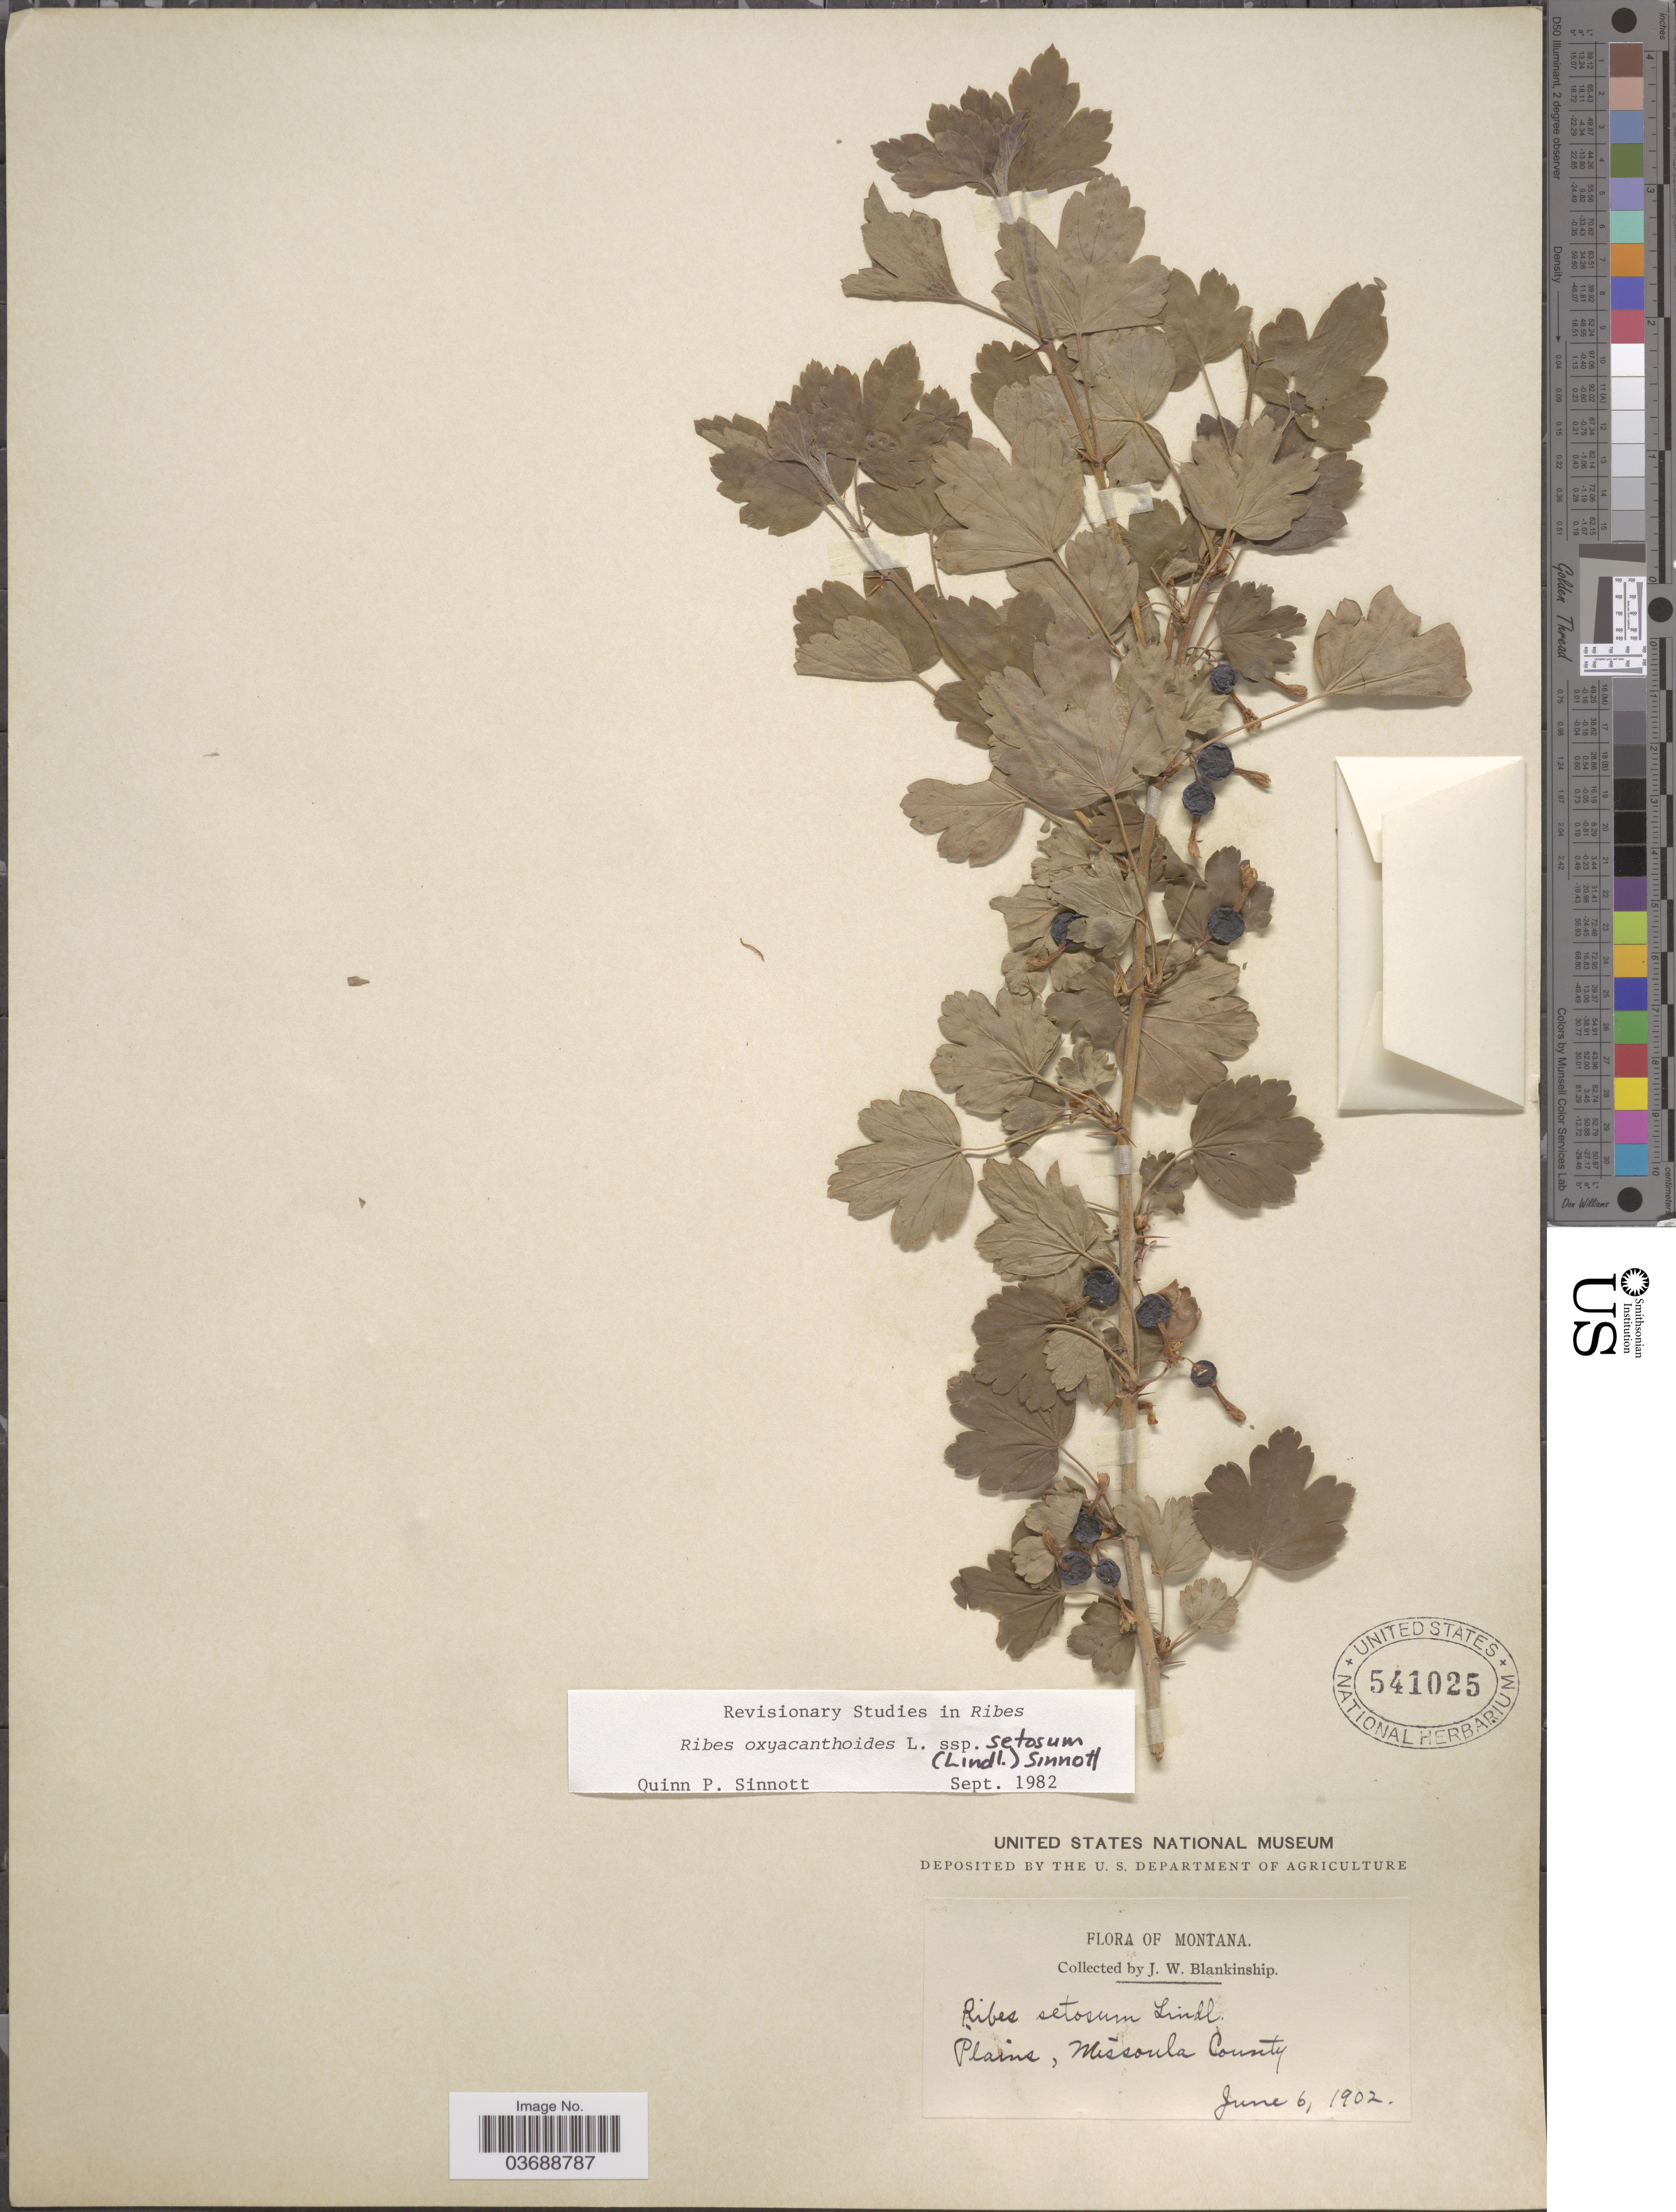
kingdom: Plantae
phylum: Tracheophyta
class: Magnoliopsida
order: Saxifragales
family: Grossulariaceae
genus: Ribes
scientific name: Ribes oxyacanthoides subsp. setosum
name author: (Lindl.) Q.P. Sinnott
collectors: J. W. Blankinship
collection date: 1902-06-06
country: United States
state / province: Montana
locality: Plains, Missoula County.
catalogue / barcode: US 541025